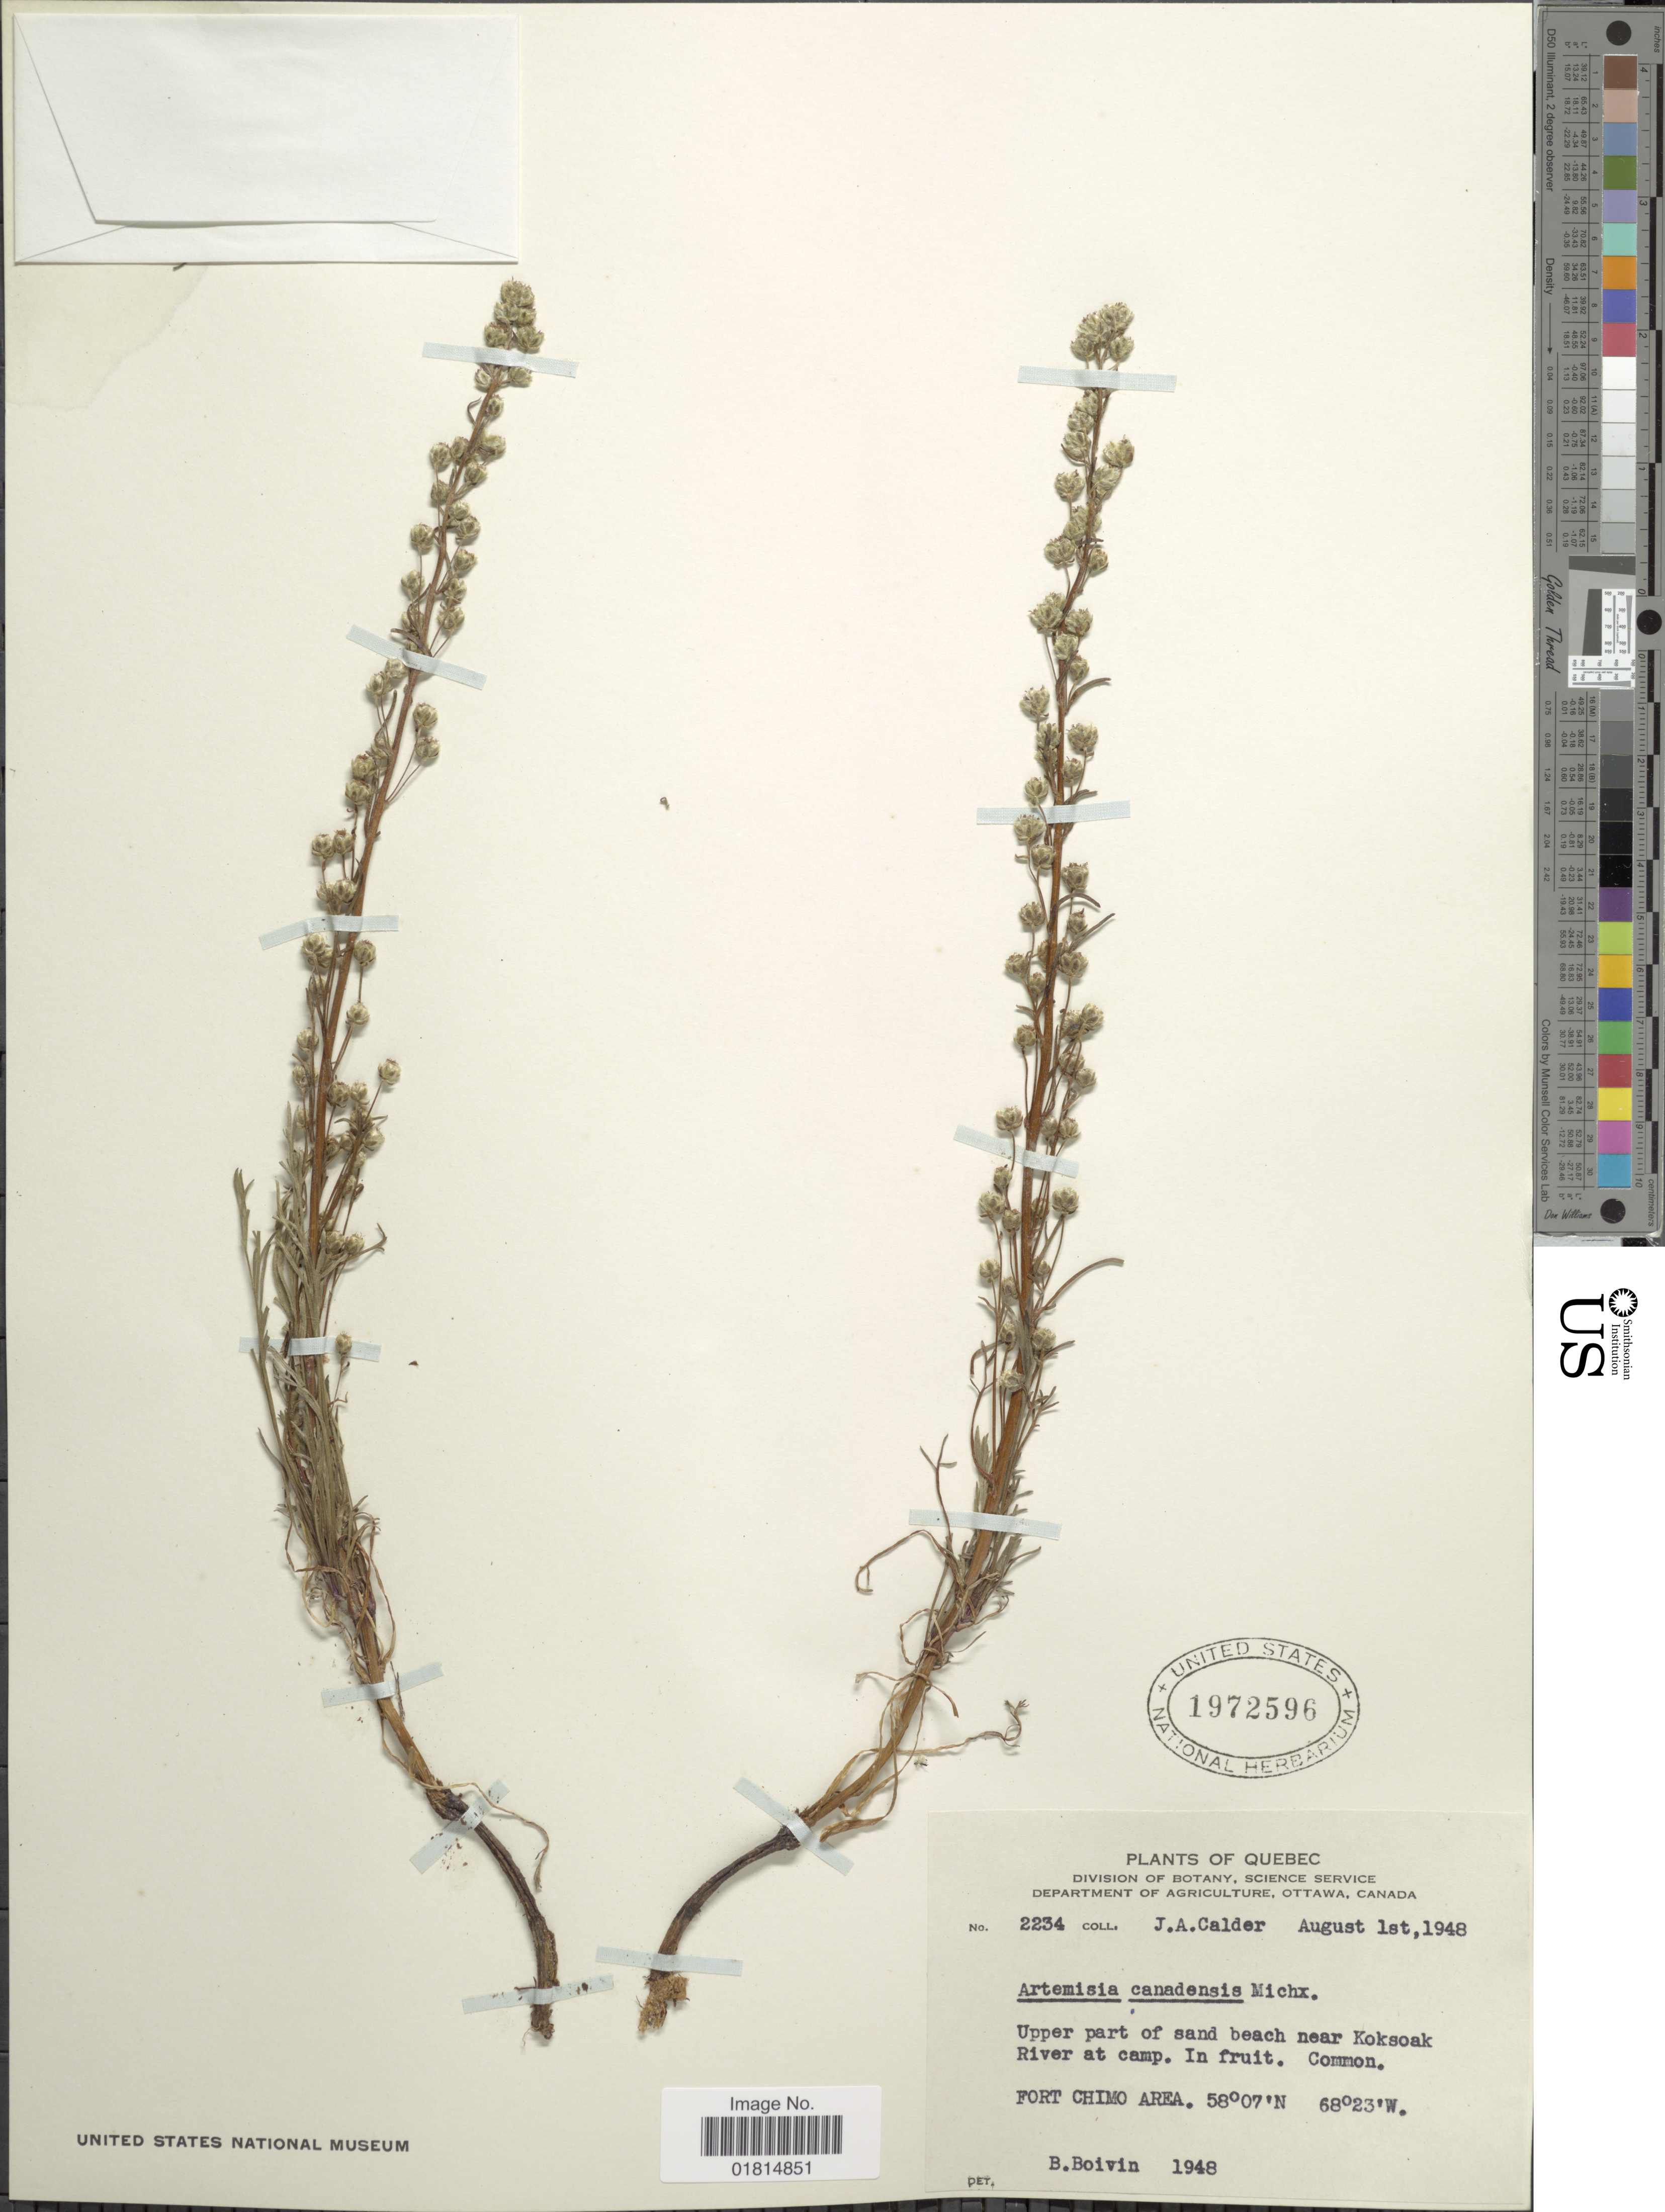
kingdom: Plantae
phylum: Tracheophyta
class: Magnoliopsida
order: Asterales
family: Asteraceae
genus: Artemisia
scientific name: Artemisia canadensis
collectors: J. A. Calder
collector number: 2234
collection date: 1948-08-01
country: Canada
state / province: Quebec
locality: Upper part of sand beach near Koksoak River at camp. Fort Chimo Area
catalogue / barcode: US 1972596